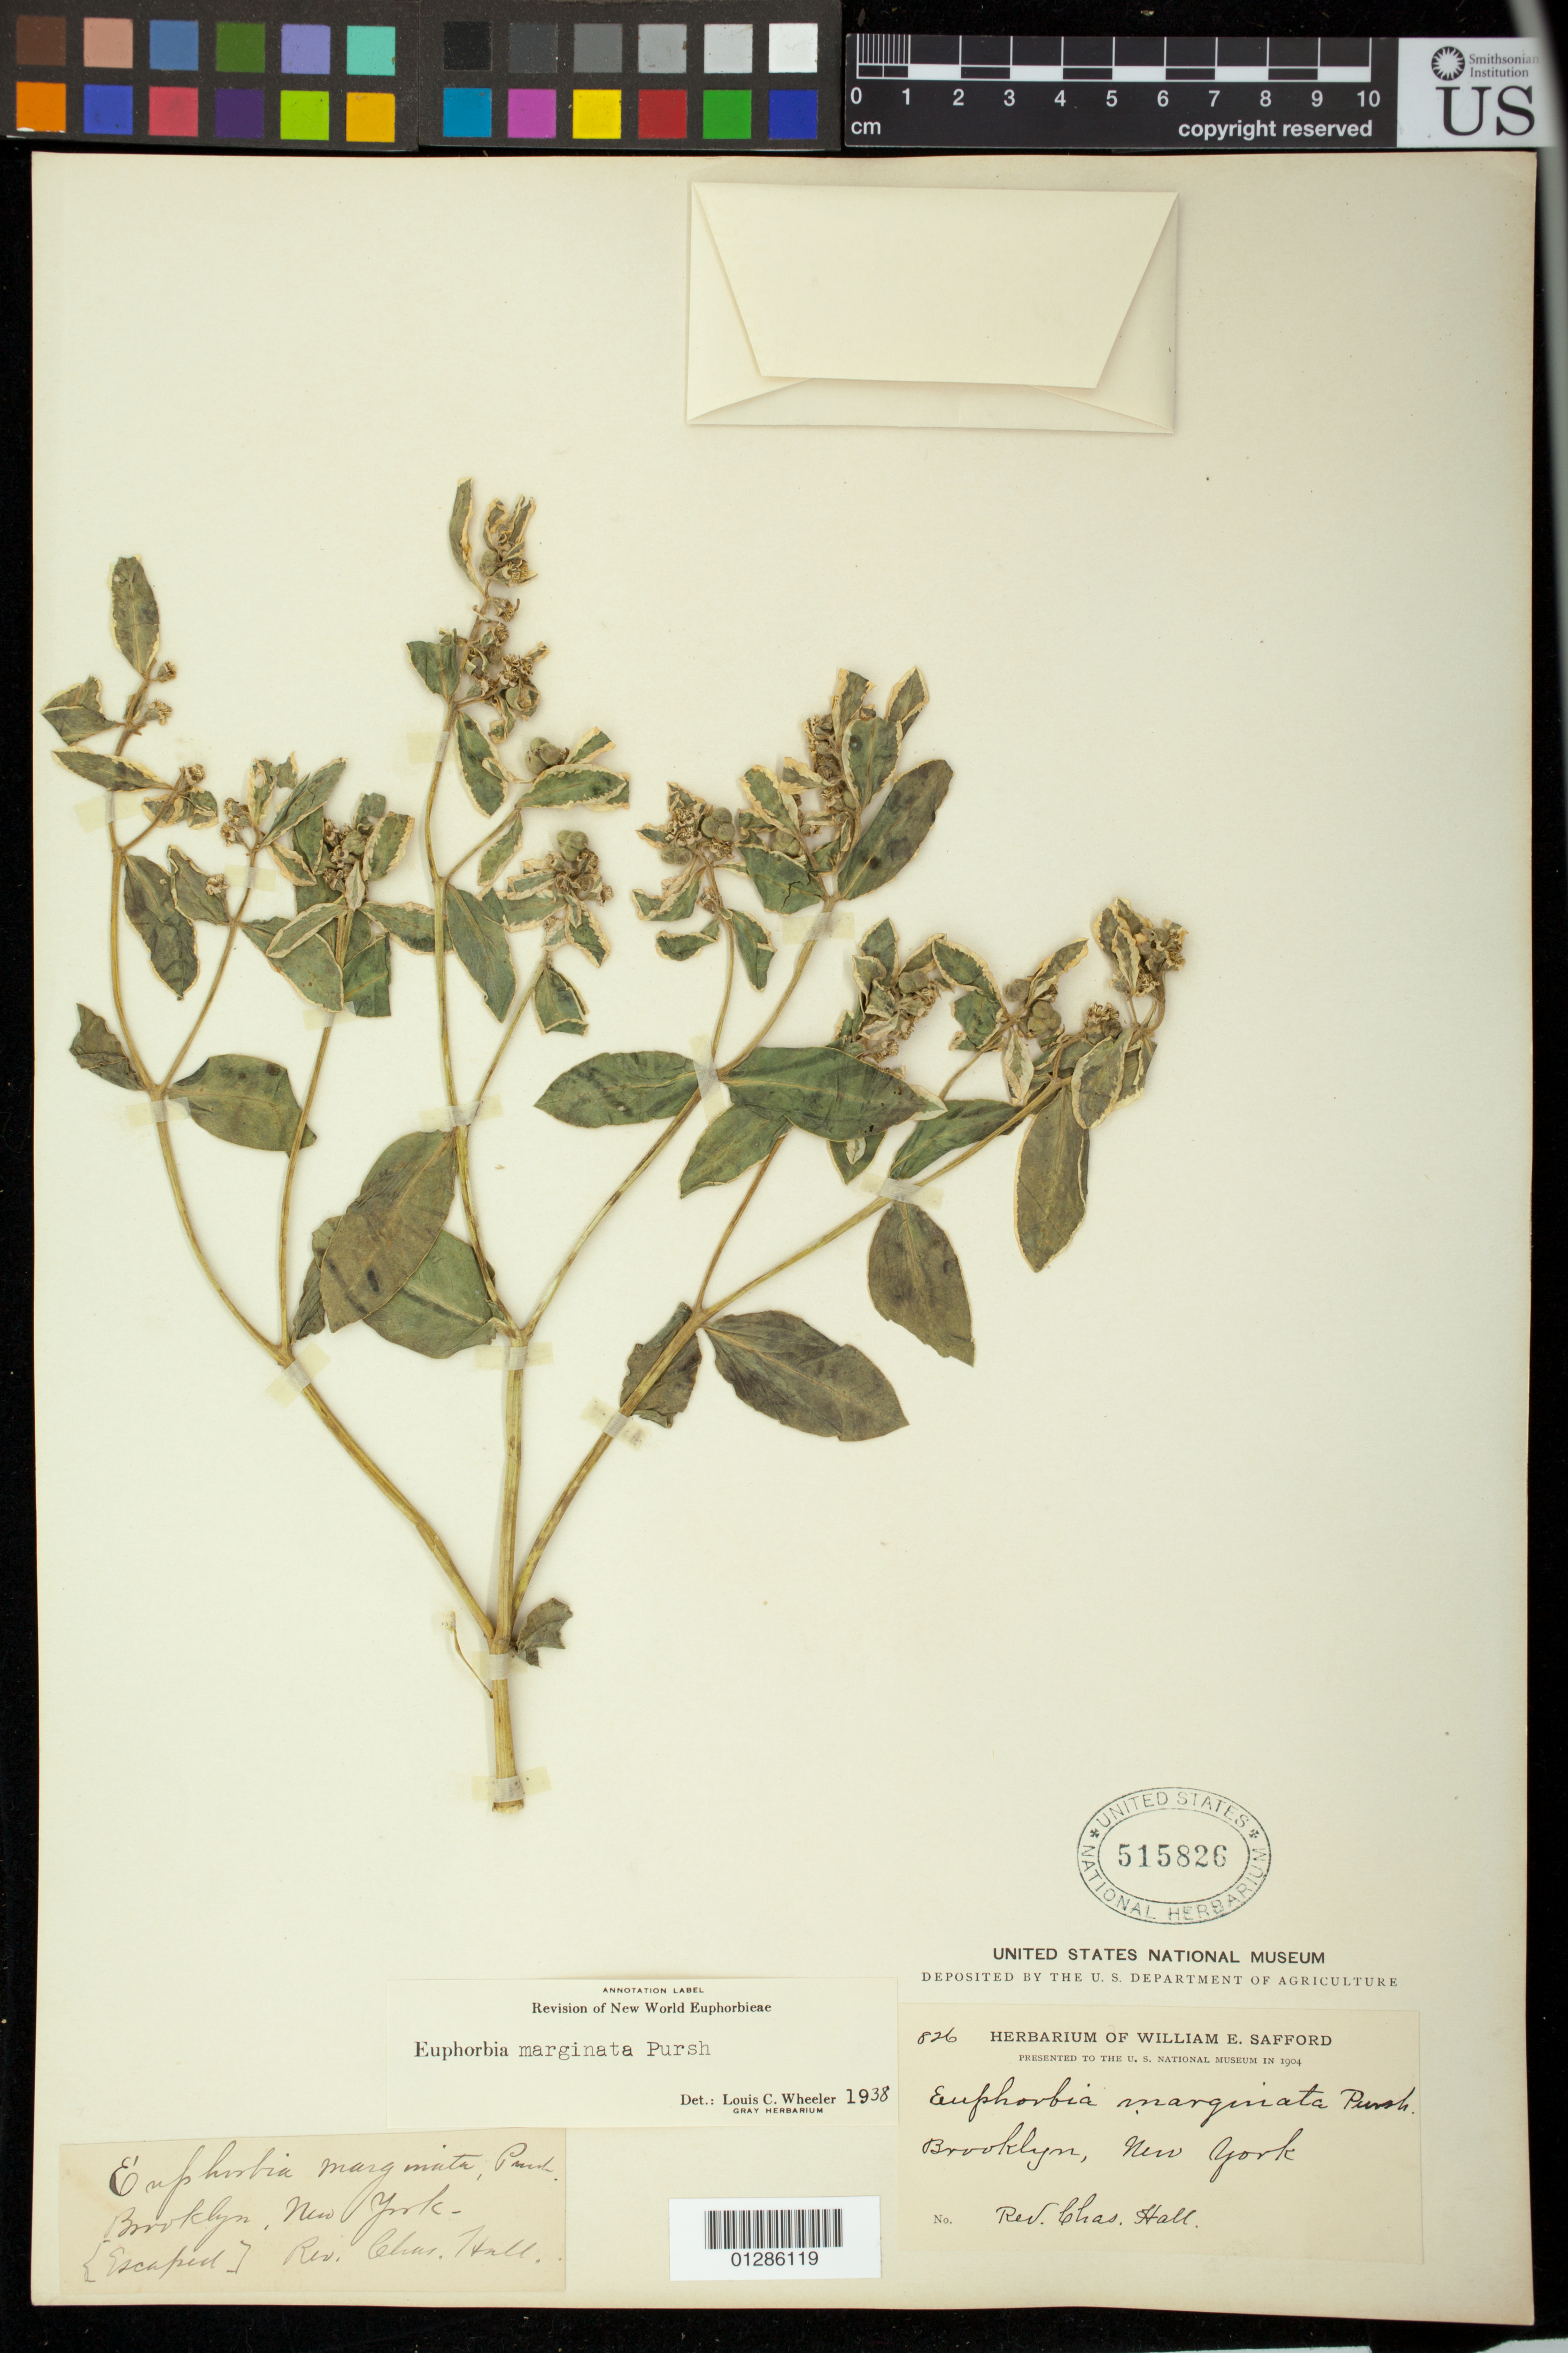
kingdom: Plantae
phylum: Tracheophyta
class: Magnoliopsida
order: Malpighiales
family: Euphorbiaceae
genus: Euphorbia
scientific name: Euphorbia marginata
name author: Pursh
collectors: C. Hall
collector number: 826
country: United States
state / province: New York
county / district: Kings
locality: Brooklyn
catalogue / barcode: US 515826